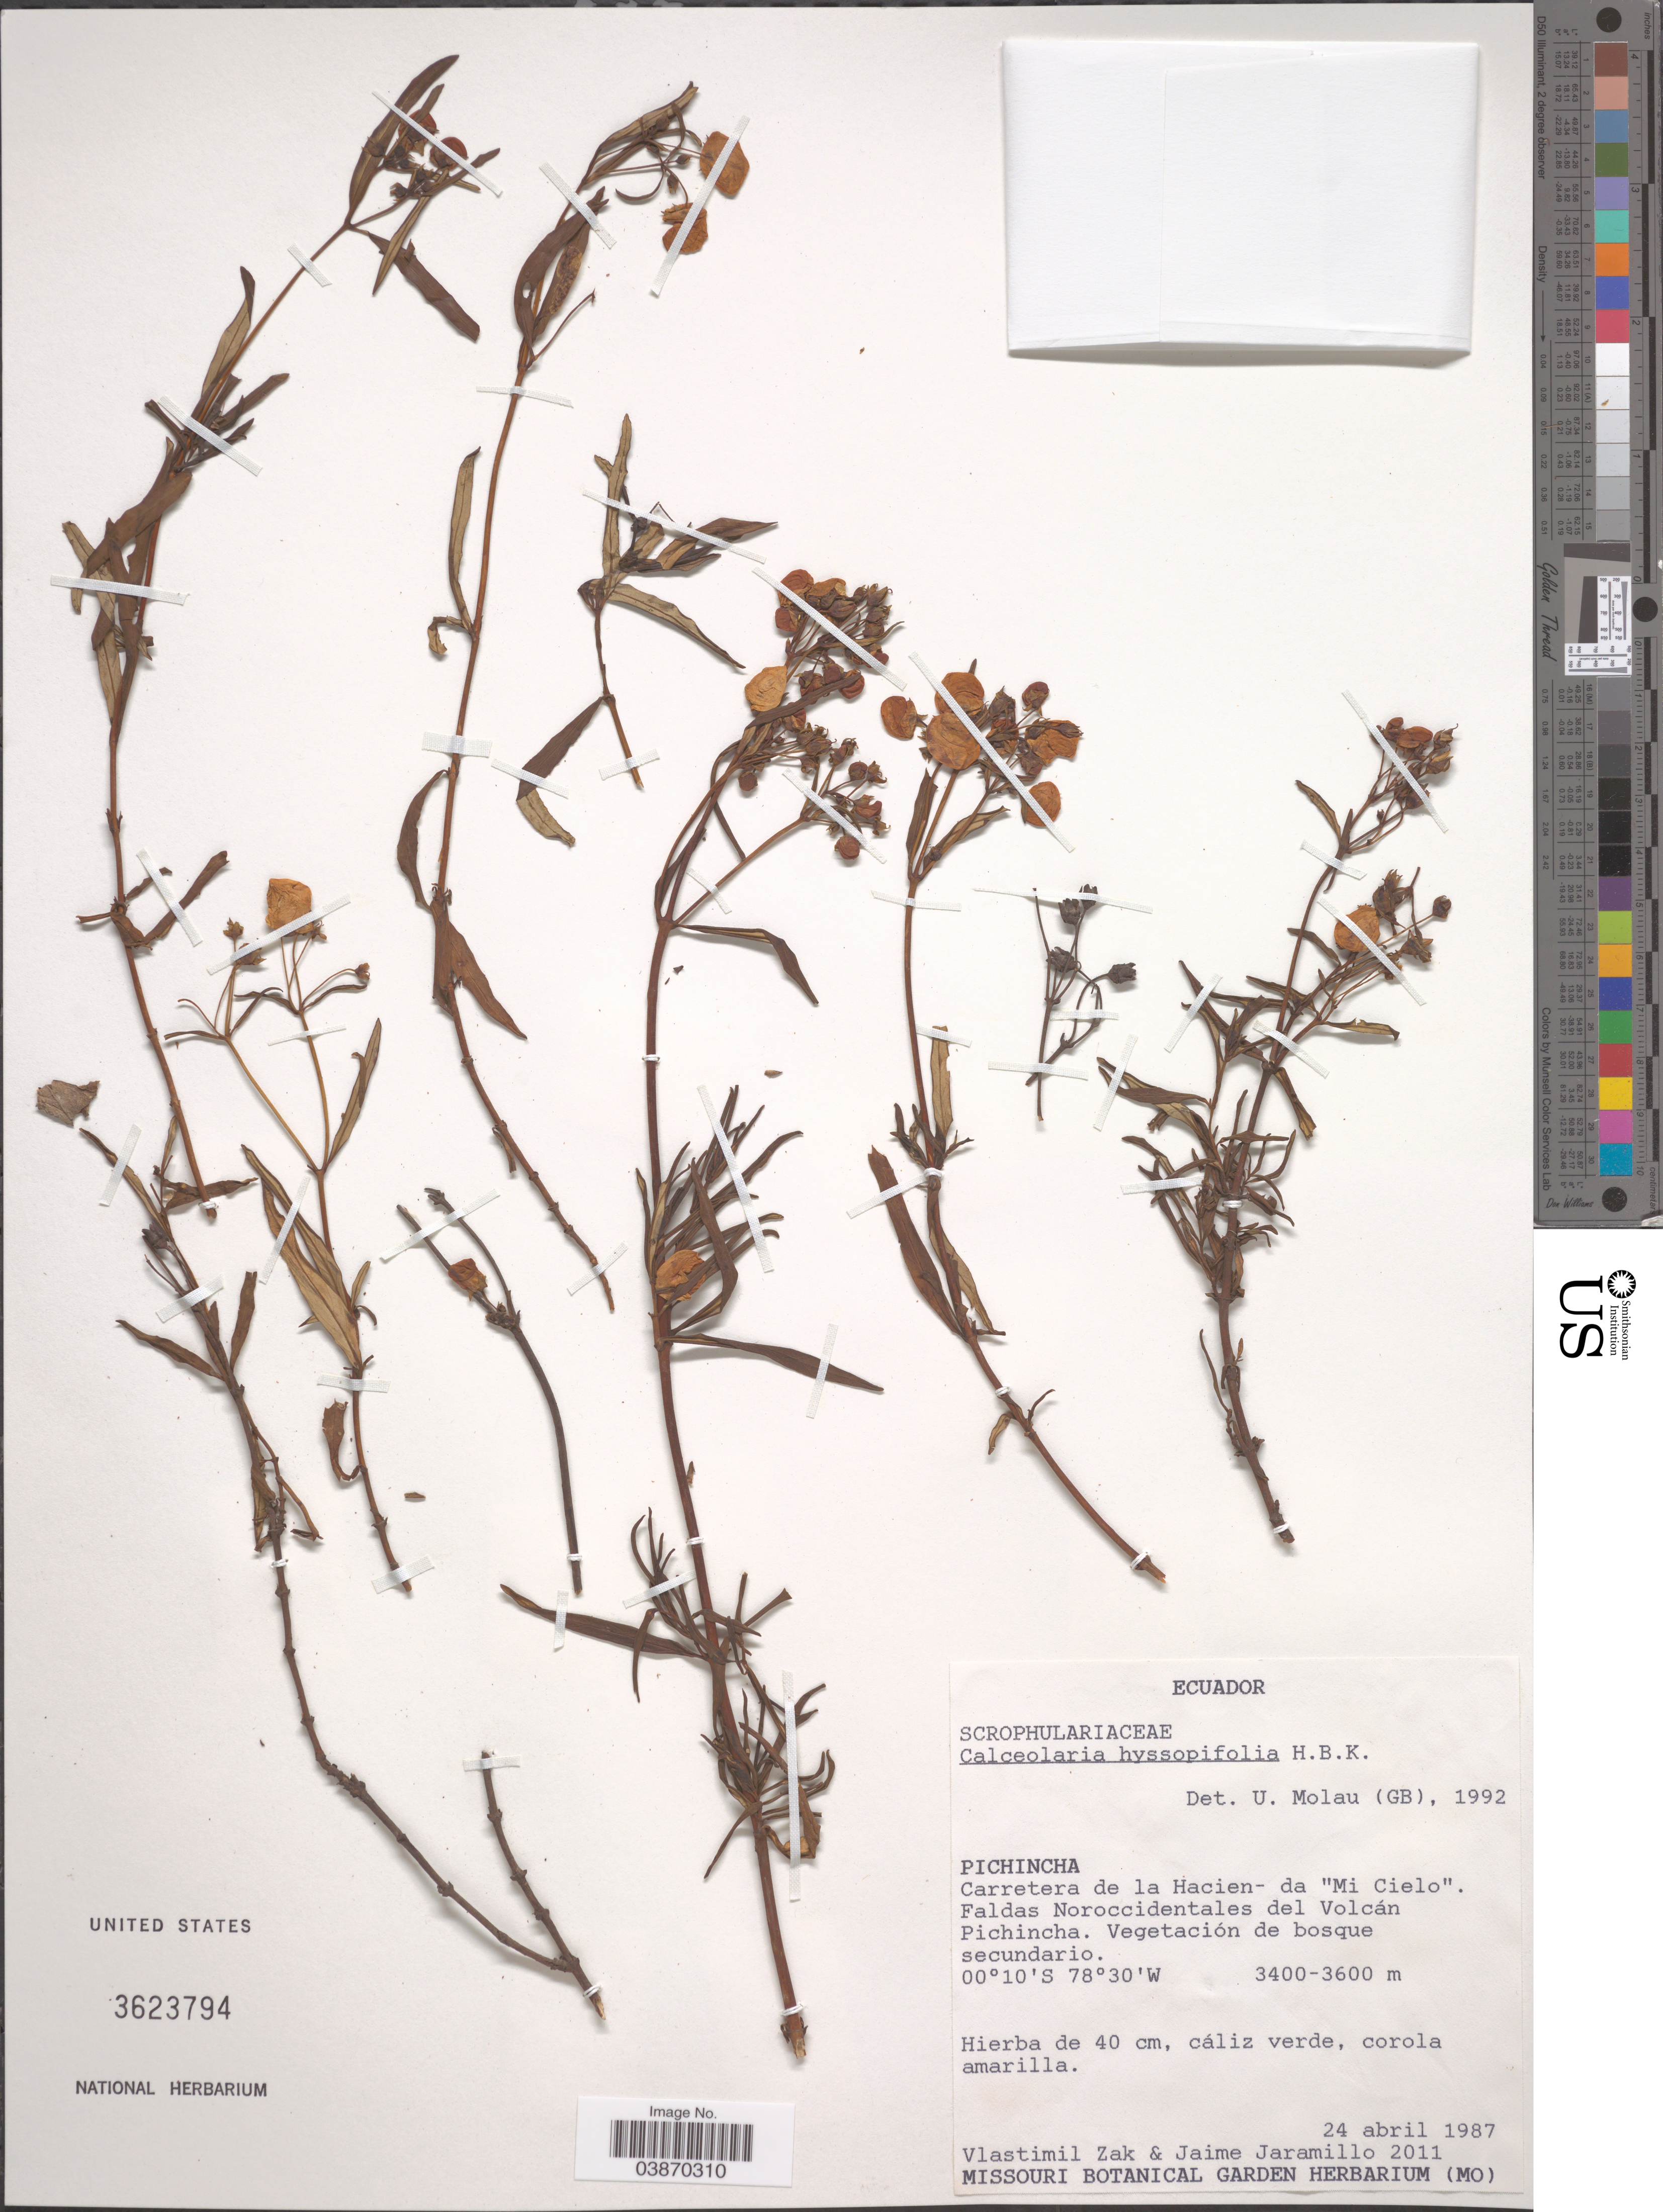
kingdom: Plantae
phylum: Tracheophyta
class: Magnoliopsida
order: Lamiales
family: Calceolariaceae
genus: Calceolaria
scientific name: Calceolaria hyssopifolia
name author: Kunth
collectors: V. Zak & J. Jaramillo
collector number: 2011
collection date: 1987-04-24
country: Ecuador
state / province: Pichincha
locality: Carretera de la Hacien-da "Mi Cielo". Faldas Noroccidentales del Volcán Pichincha.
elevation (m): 3400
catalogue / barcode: US 3623794